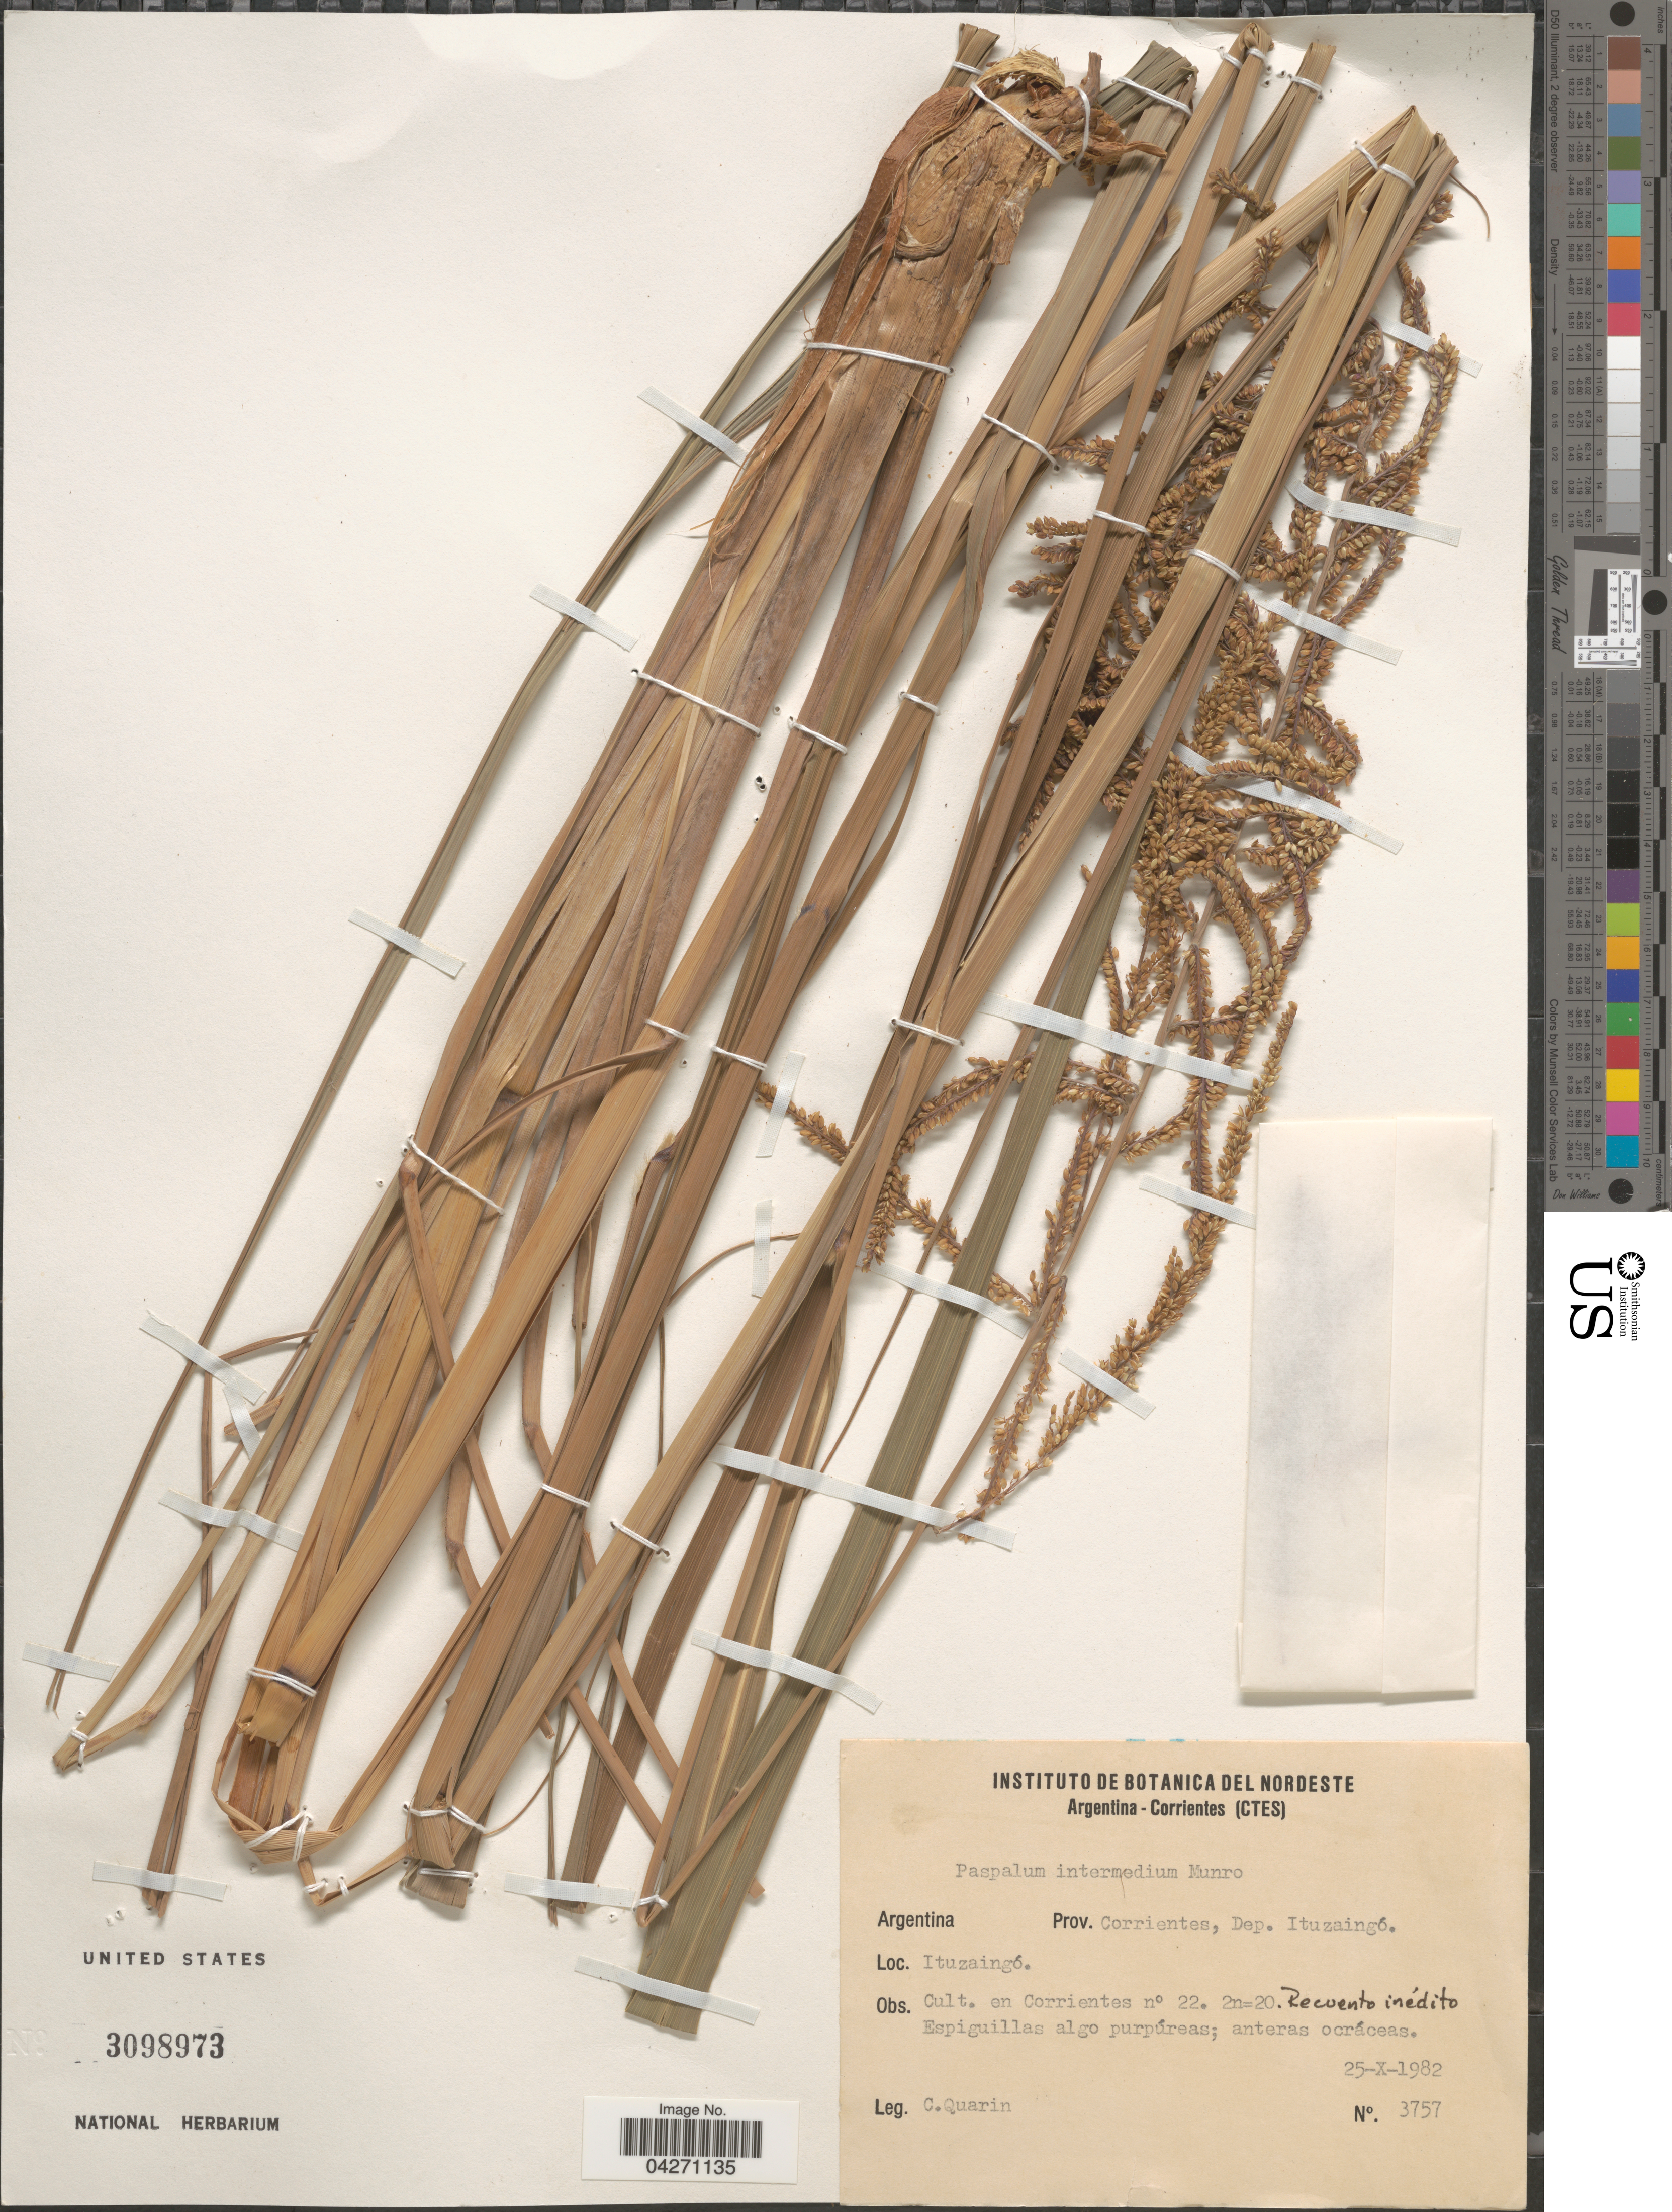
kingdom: Plantae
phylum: Tracheophyta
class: Liliopsida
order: Poales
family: Poaceae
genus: Paspalum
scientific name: Paspalum intermedium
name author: Munro ex Morong & Britton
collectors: C. Quarin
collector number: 3757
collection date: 1982-10-25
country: Argentina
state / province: Corrientes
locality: Prov. Corrientes, Dep. Ituzaingó. Ituzaingó.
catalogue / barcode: US 3098973